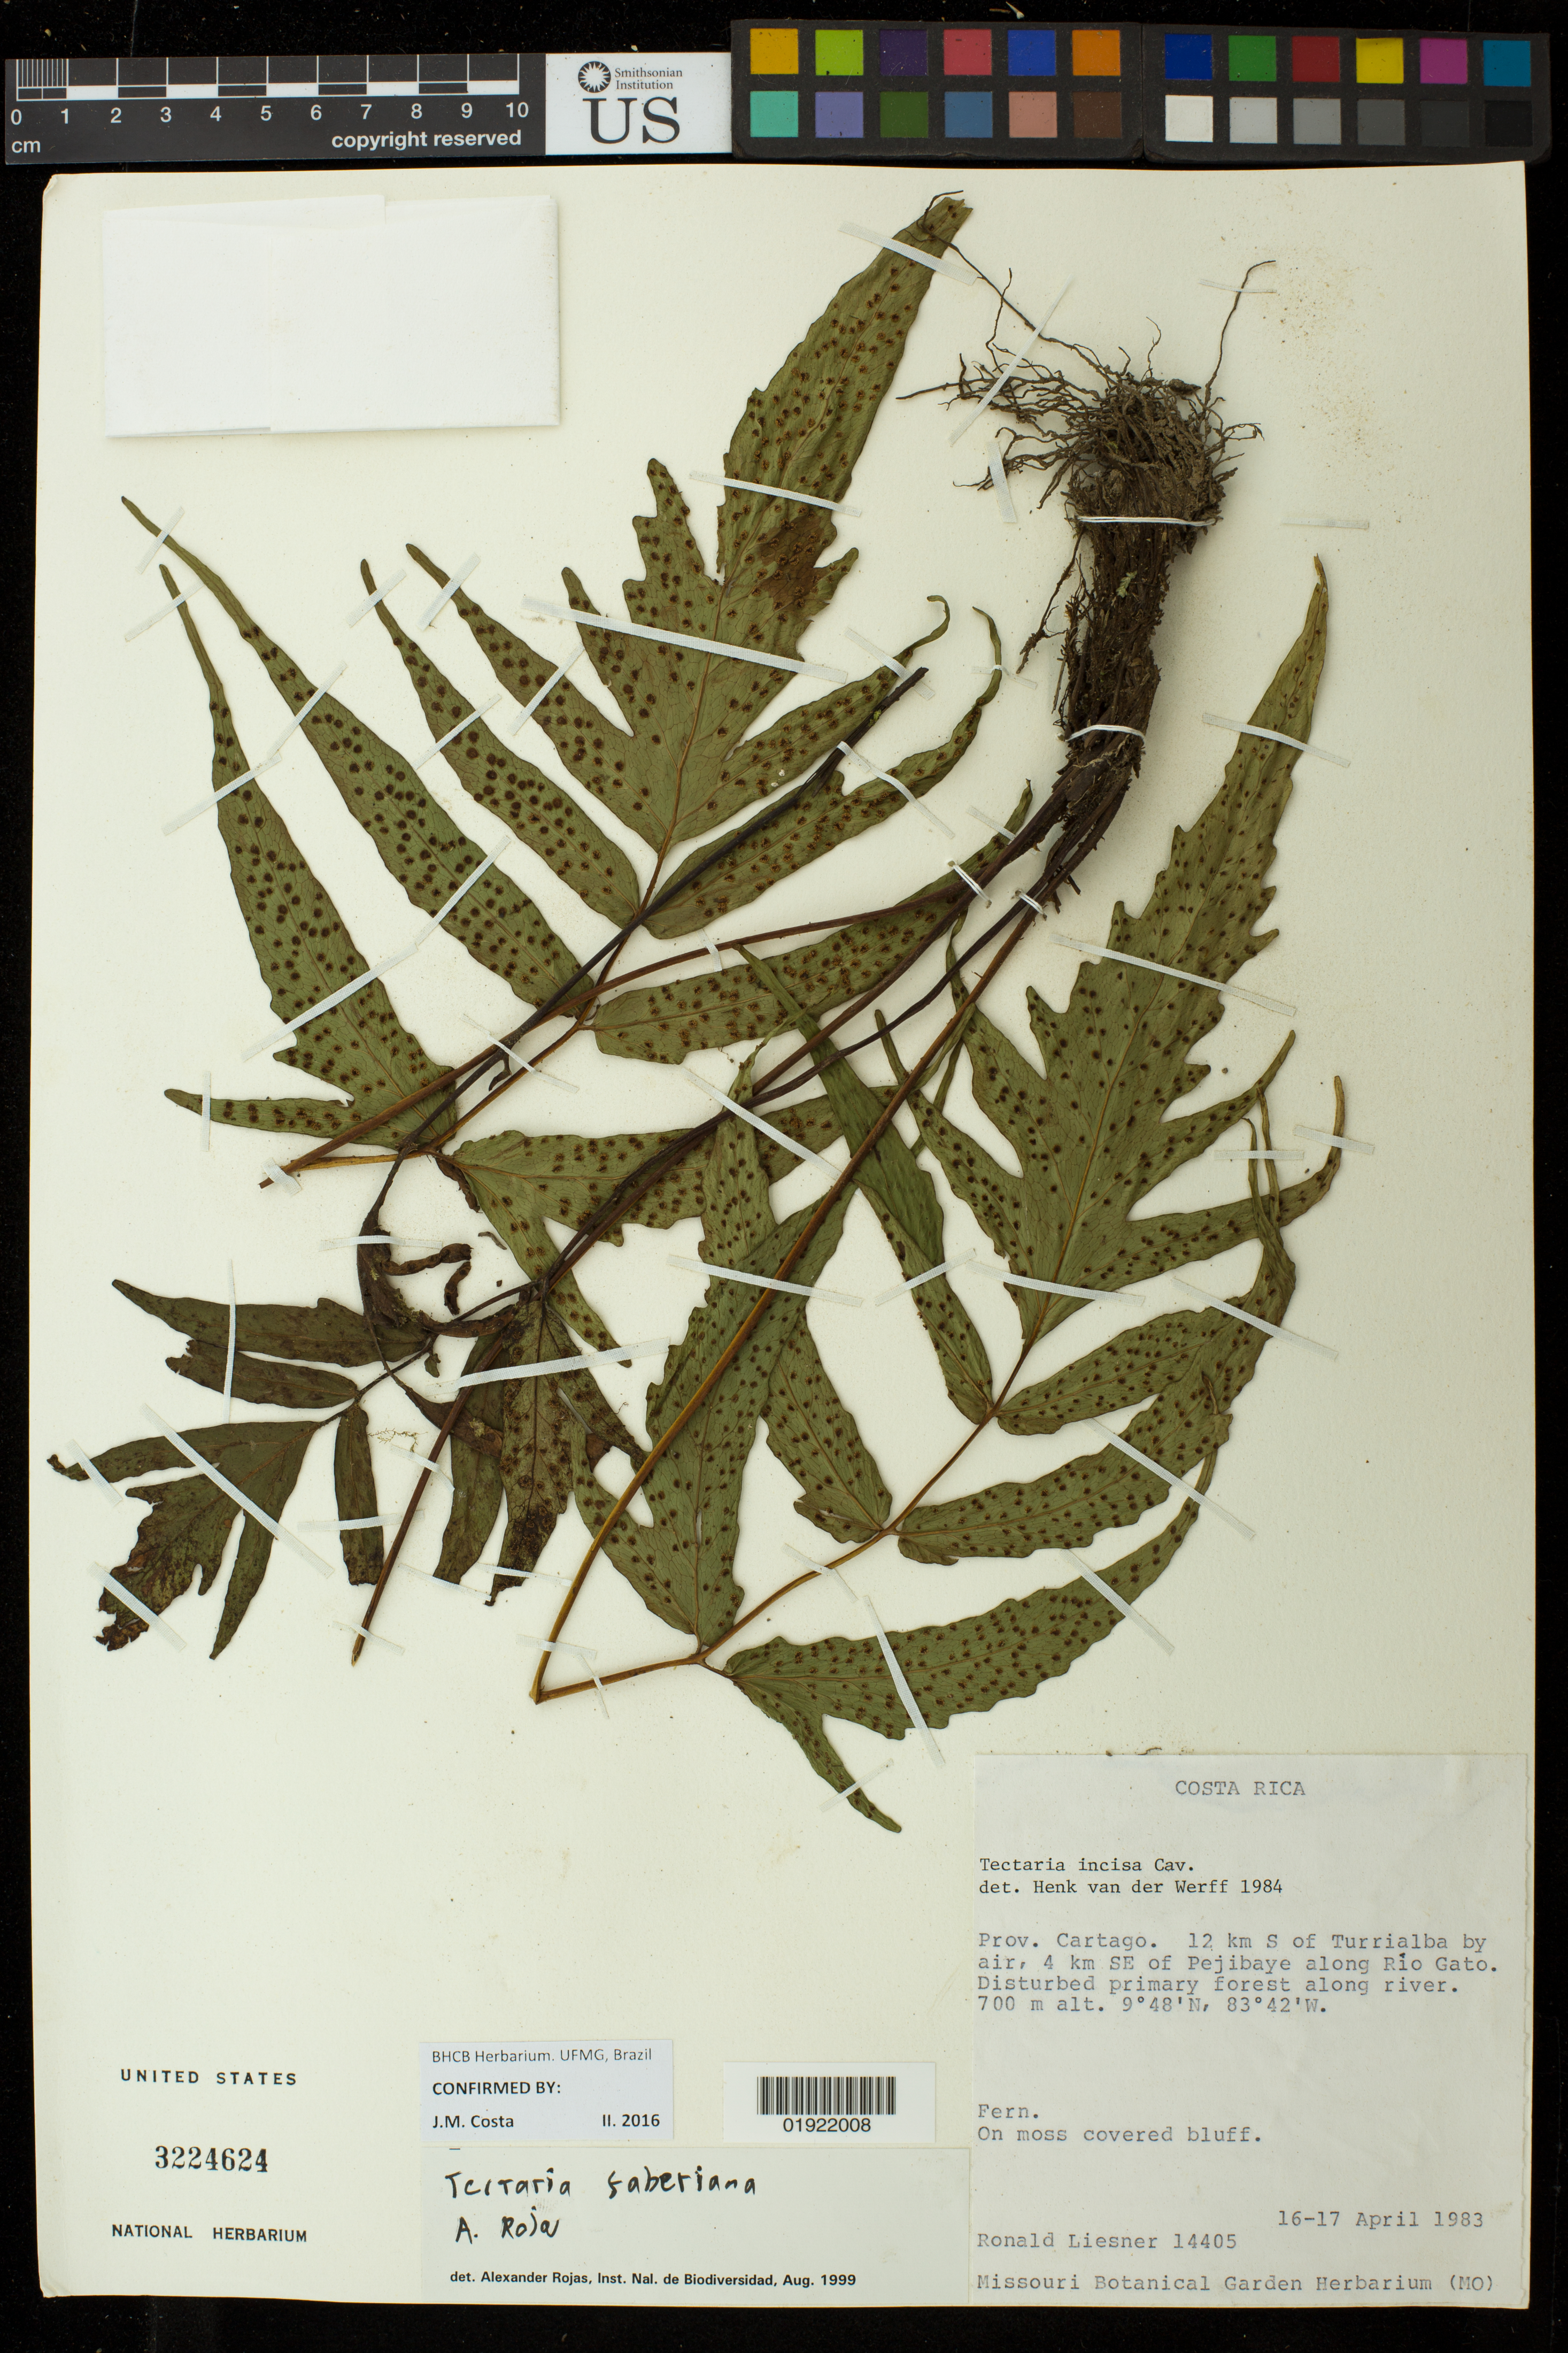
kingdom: Plantae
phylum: Tracheophyta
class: Polypodiopsida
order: Polypodiales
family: Tectariaceae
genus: Tectaria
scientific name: Tectaria faberiana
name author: A. Rojas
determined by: Costa, J. M.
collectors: R. L. Liesner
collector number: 14405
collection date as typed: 16-17 April 1983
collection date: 1983-04-16/1983-04-17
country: Costa Rica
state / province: Cartago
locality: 12 km S of Turrialba by air, 4 km SE of Pejibaye along Rio Gato.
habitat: on moss covered bluff.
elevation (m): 700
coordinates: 9 48 0 N, 83 42 0 W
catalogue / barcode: US 3224624